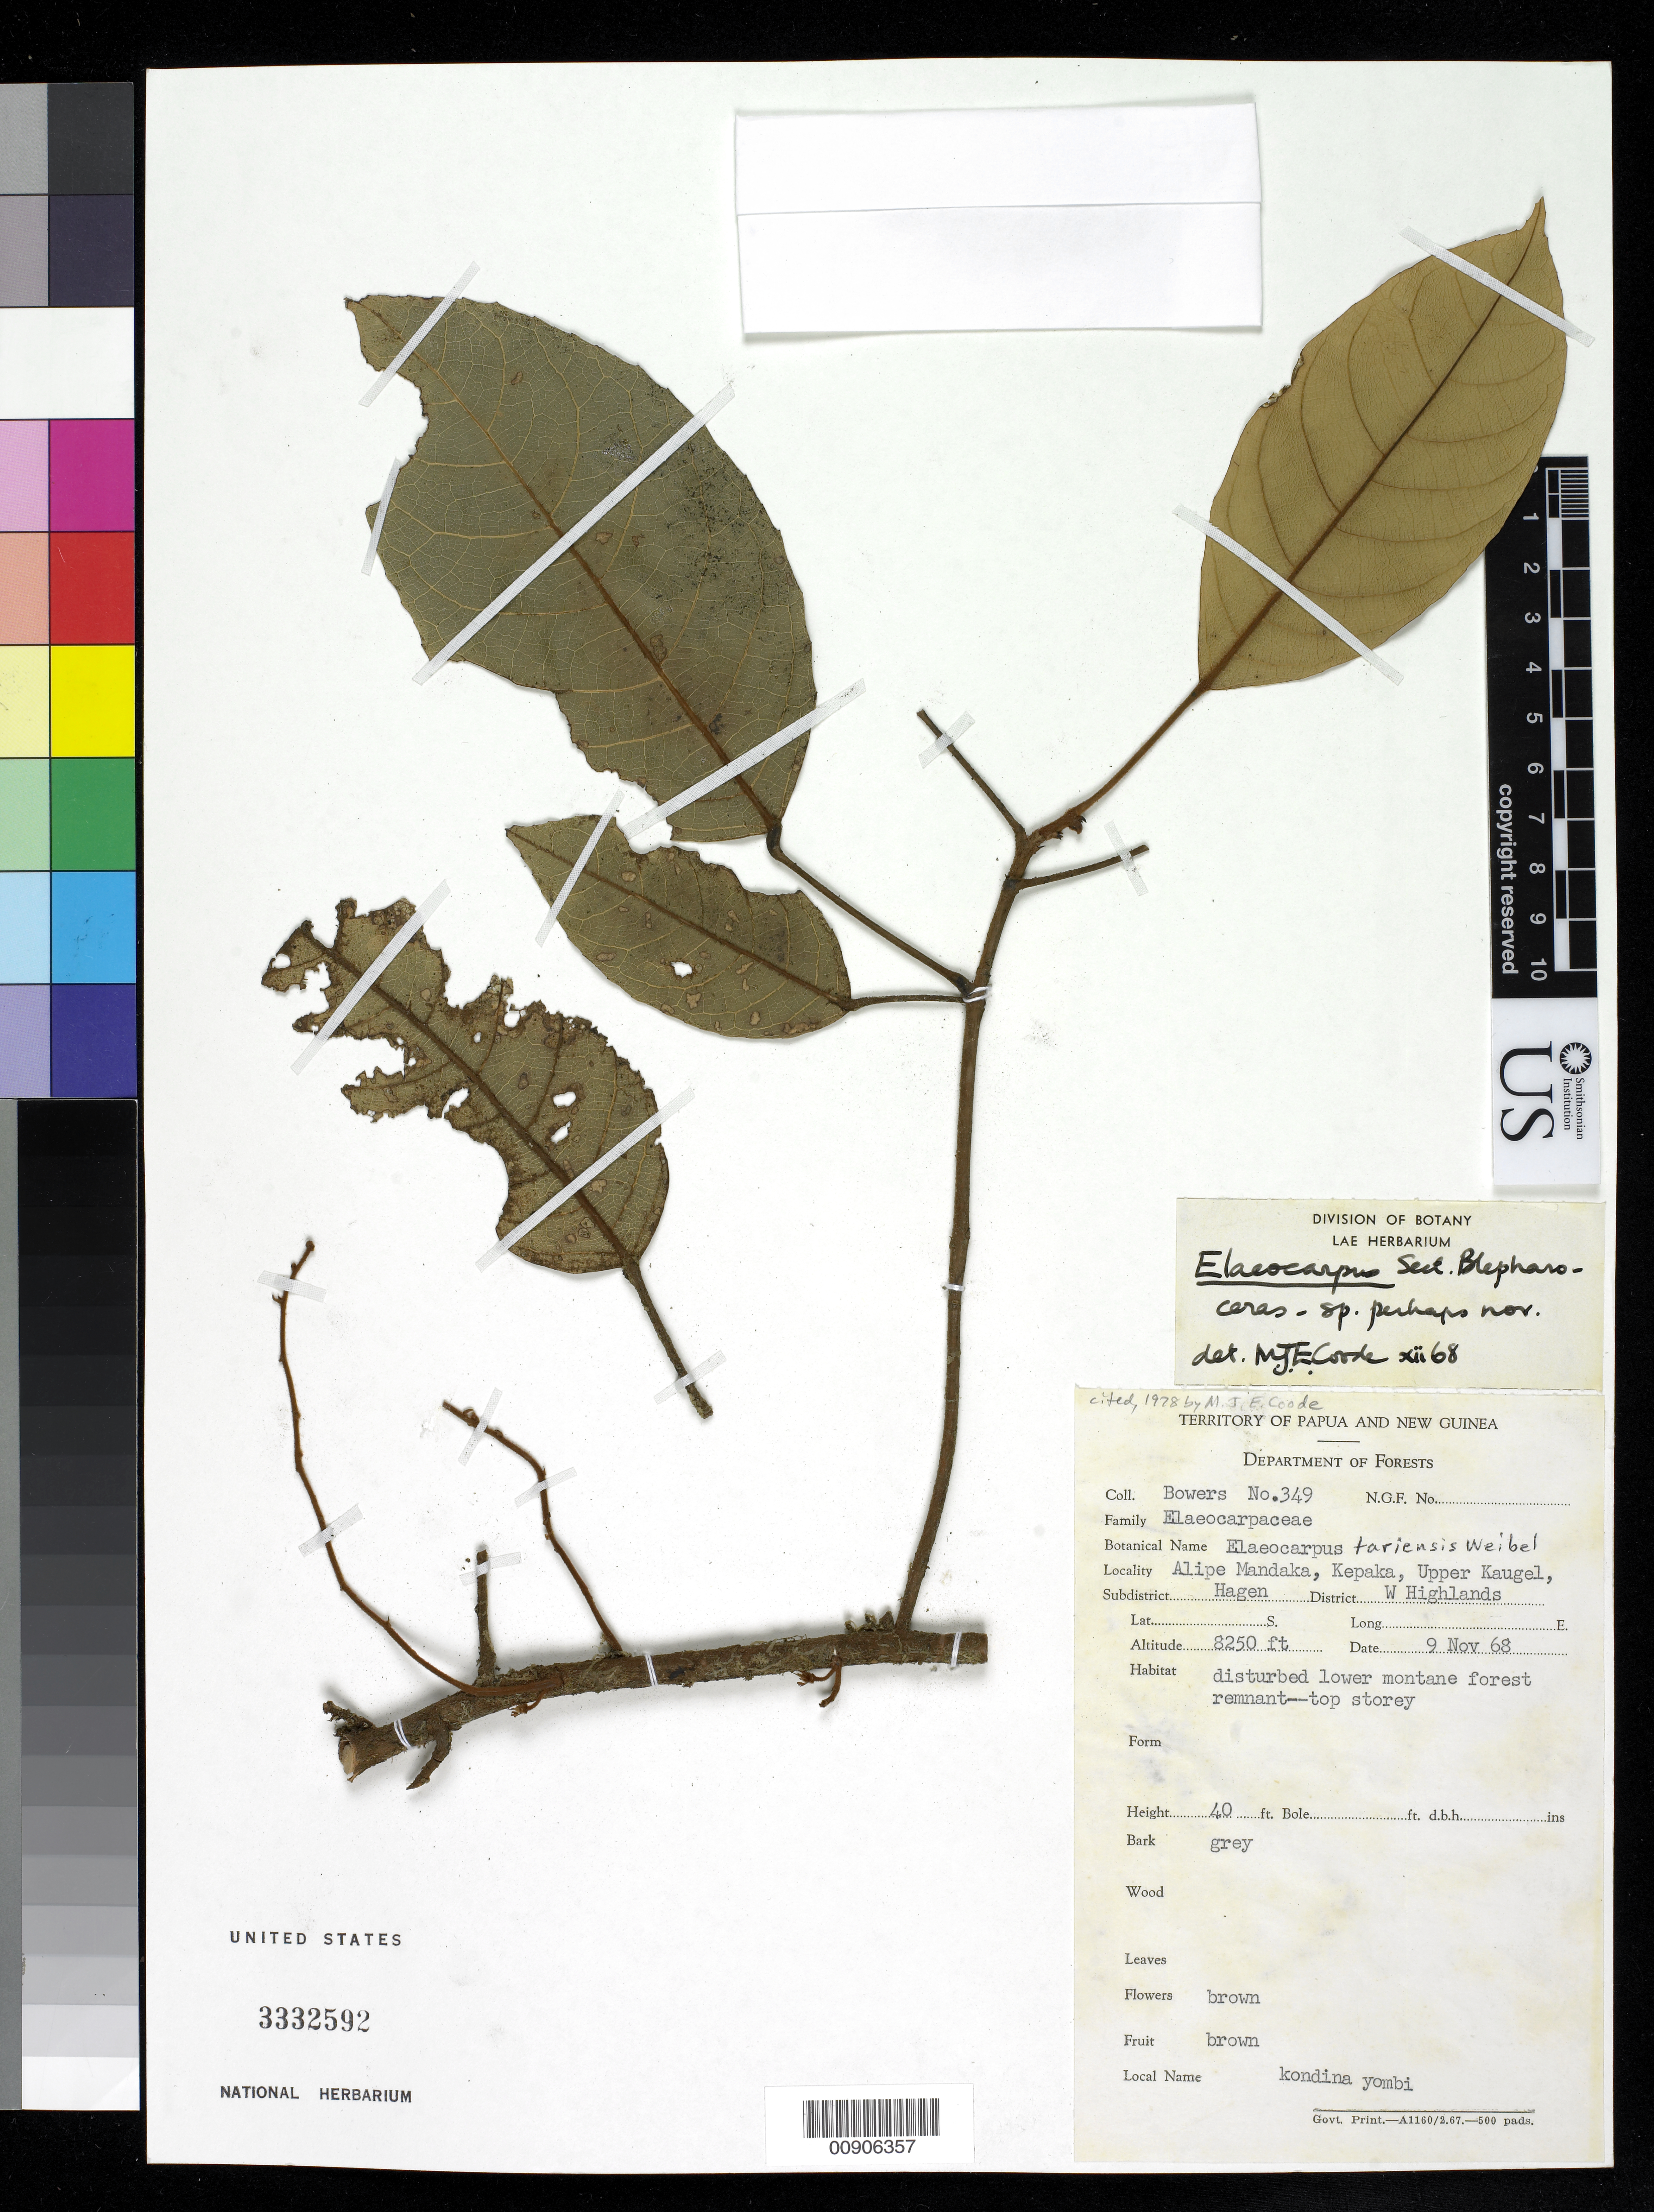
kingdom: Plantae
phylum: Tracheophyta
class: Magnoliopsida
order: Oxalidales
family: Elaeocarpaceae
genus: Elaeocarpus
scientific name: Elaeocarpus tariensis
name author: Weibel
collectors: N. Bowers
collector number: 349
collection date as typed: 09 Nov 1968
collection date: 1968-11-09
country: Papua New Guinea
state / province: Western Highlands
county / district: Mount Hagen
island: New Guinea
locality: Alipe Mandaka, Kepaka, Upper Kaugel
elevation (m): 2515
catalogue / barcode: US 3332592